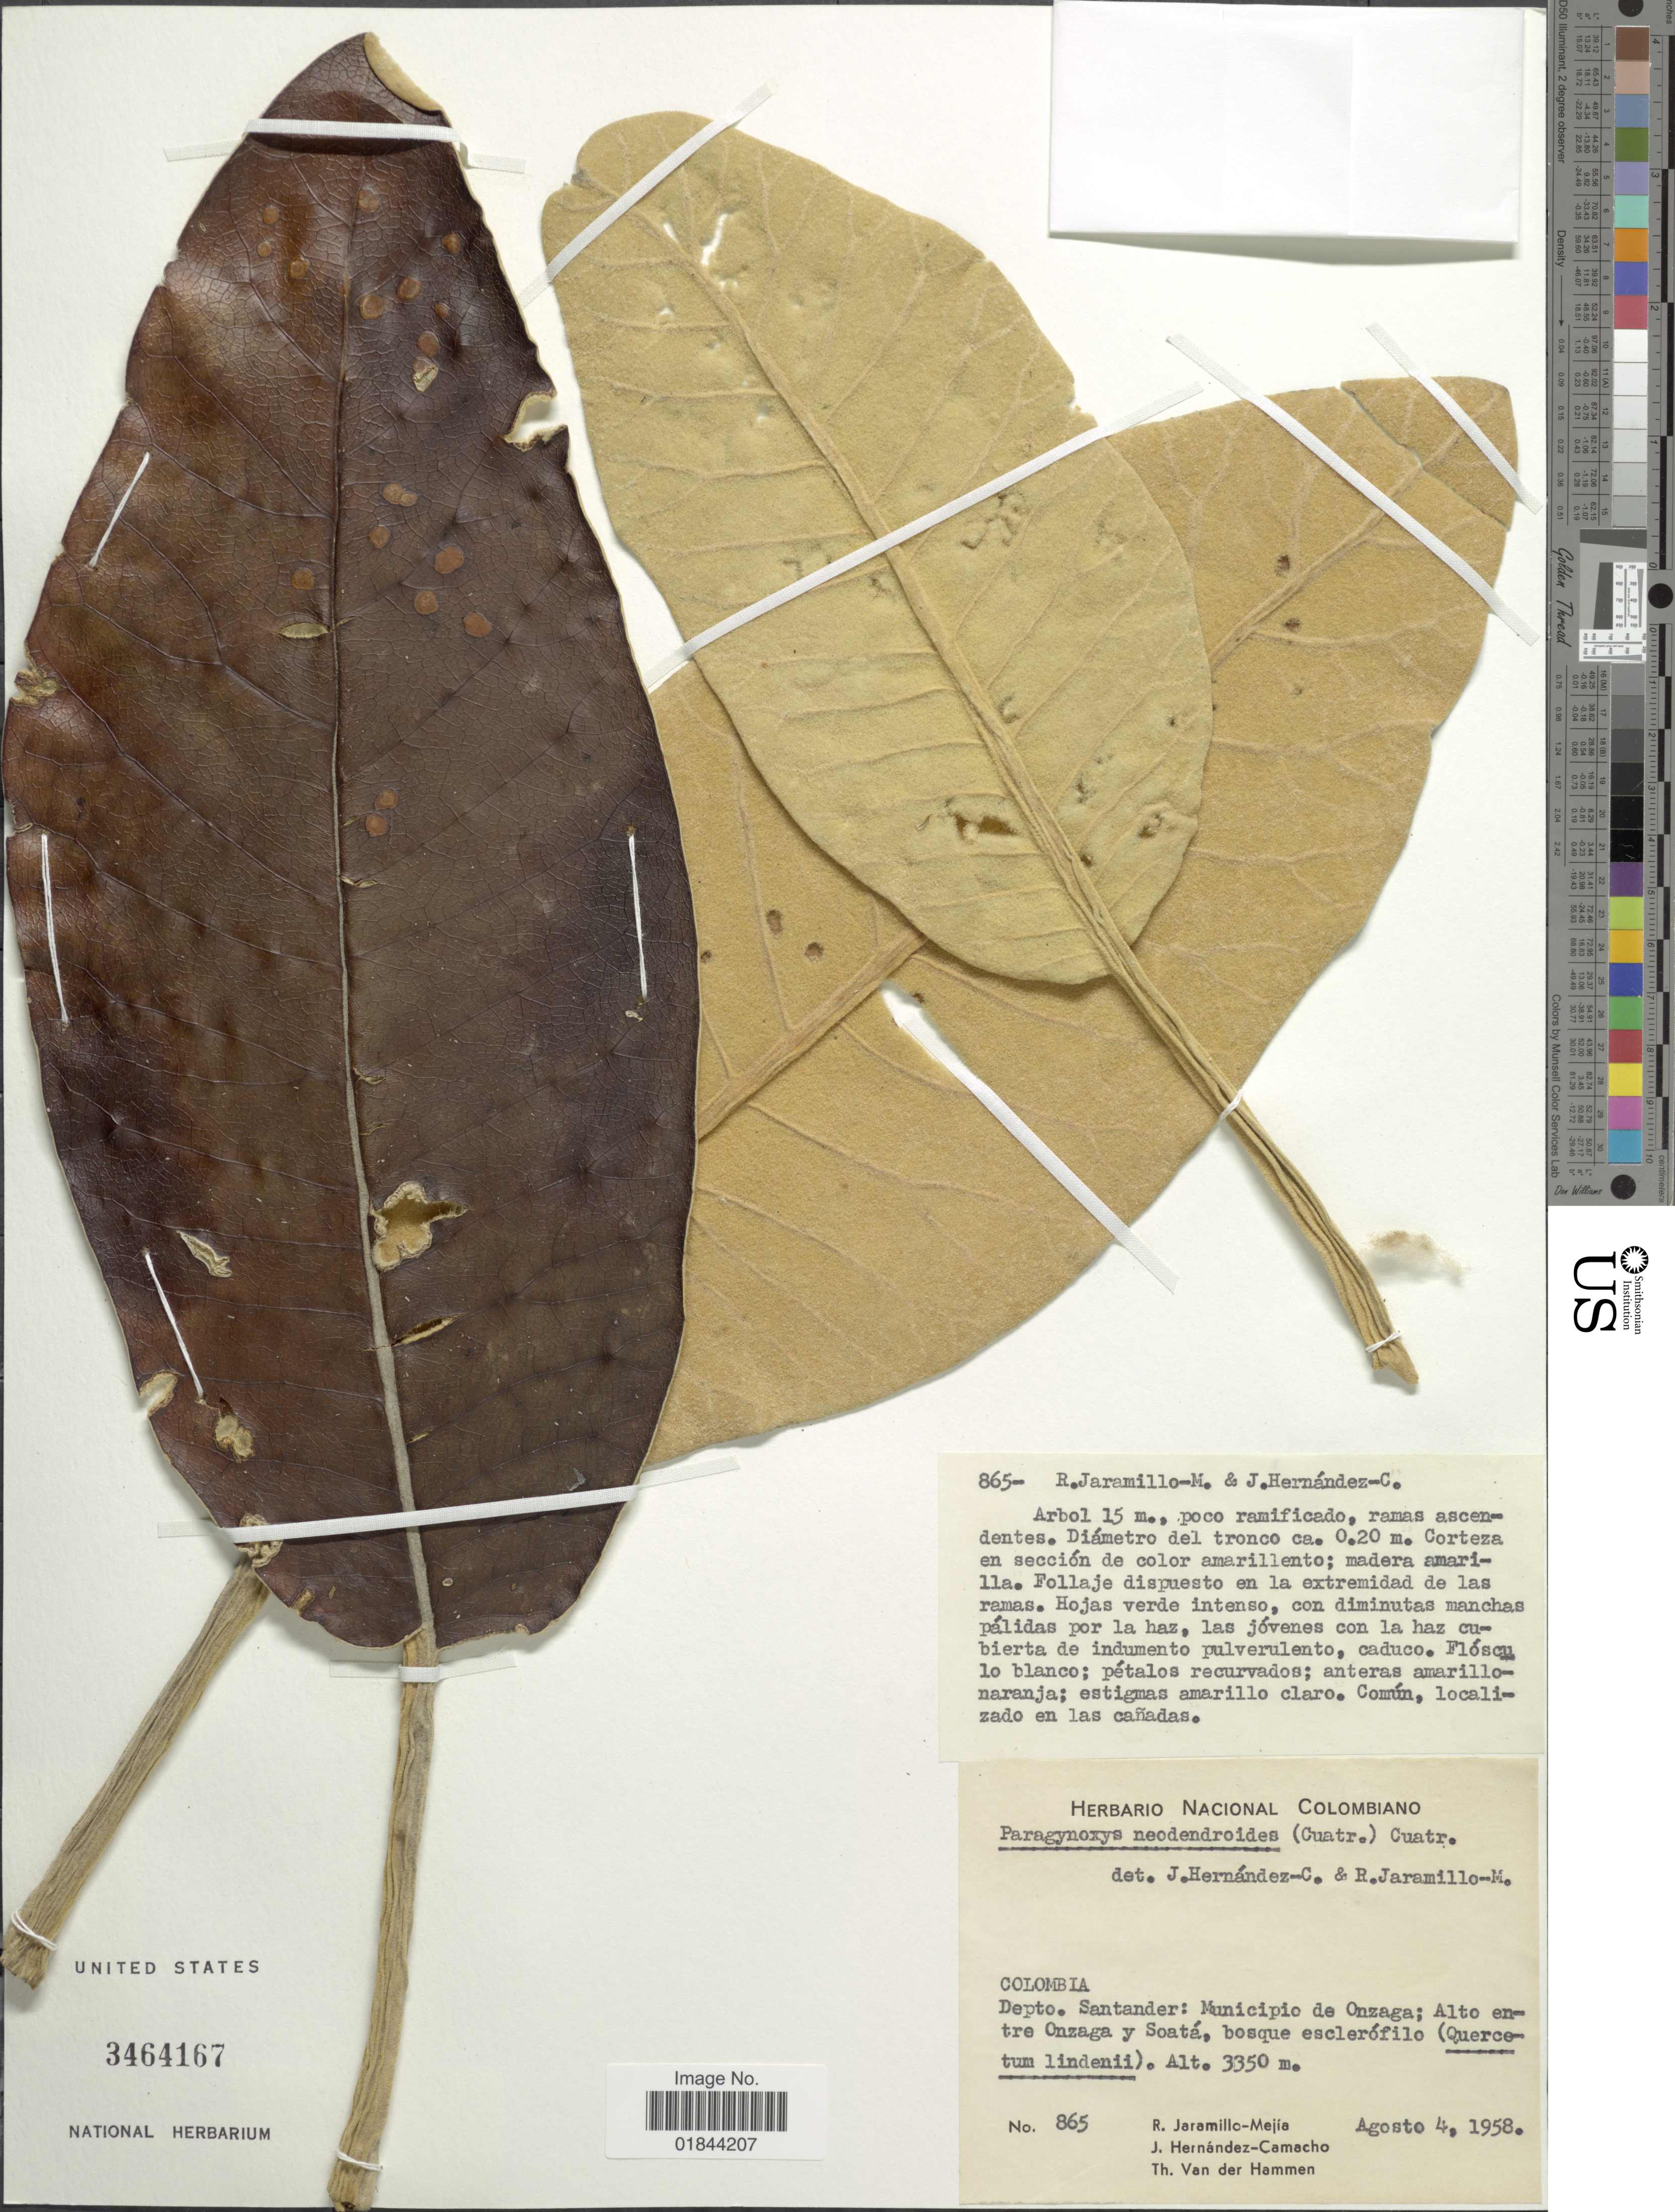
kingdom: Plantae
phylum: Tracheophyta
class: Magnoliopsida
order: Asterales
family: Asteraceae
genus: Paragynoxys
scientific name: Paragynoxys neodendroides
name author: (Cuatrec.) Cuatrec.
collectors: R. Jaramillo M., J. Hernandez Camacho & T. Hammen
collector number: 865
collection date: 1958-08-04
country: Colombia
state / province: Santander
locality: Municipio de Onzaga: Alto entre Onzaga y Soata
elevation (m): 3350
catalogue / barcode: US 3464167